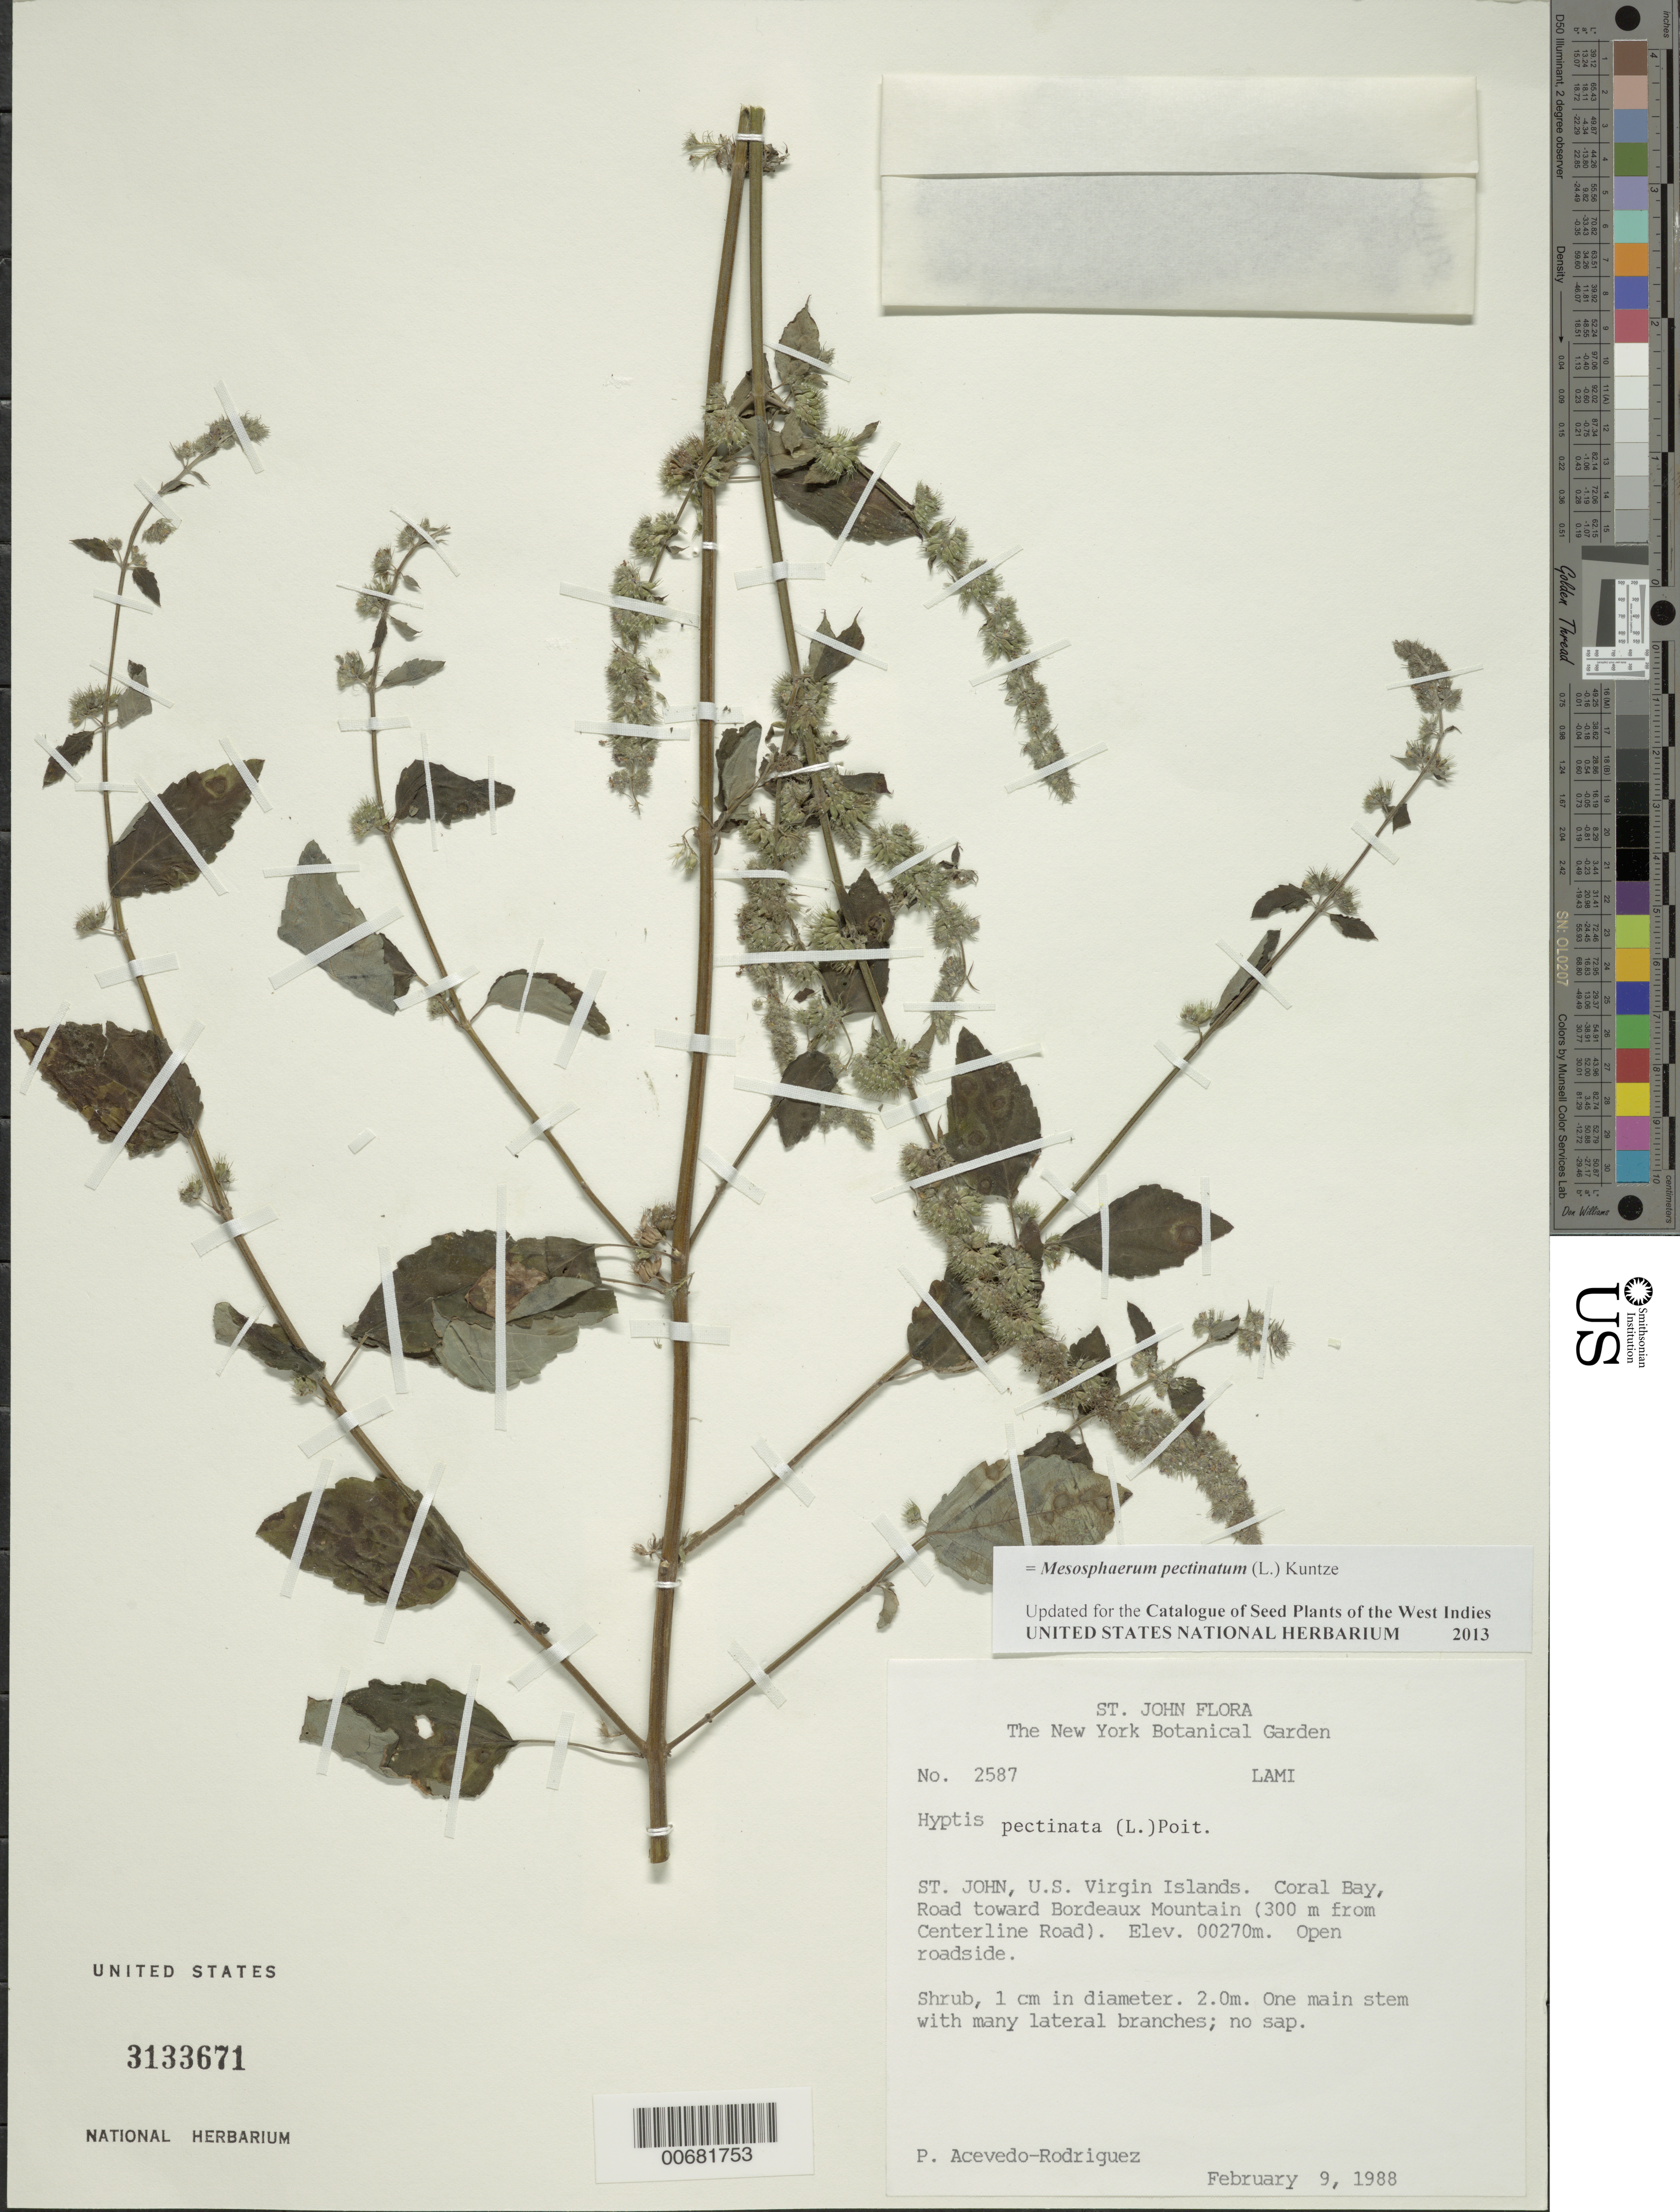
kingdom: Plantae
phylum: Tracheophyta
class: Magnoliopsida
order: Lamiales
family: Lamiaceae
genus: Mesosphaerum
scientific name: Mesosphaerum pectinatum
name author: (L.) Kuntze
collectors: P. Acevedo-Rodr.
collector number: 2587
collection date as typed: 09 Feb 1988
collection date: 1988-02-09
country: U.S. Virgin Islands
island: St. John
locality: Road toward Bordeaux Mountain (300 m from Centerline Road)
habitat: Open roadside.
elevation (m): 270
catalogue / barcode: US 3133671